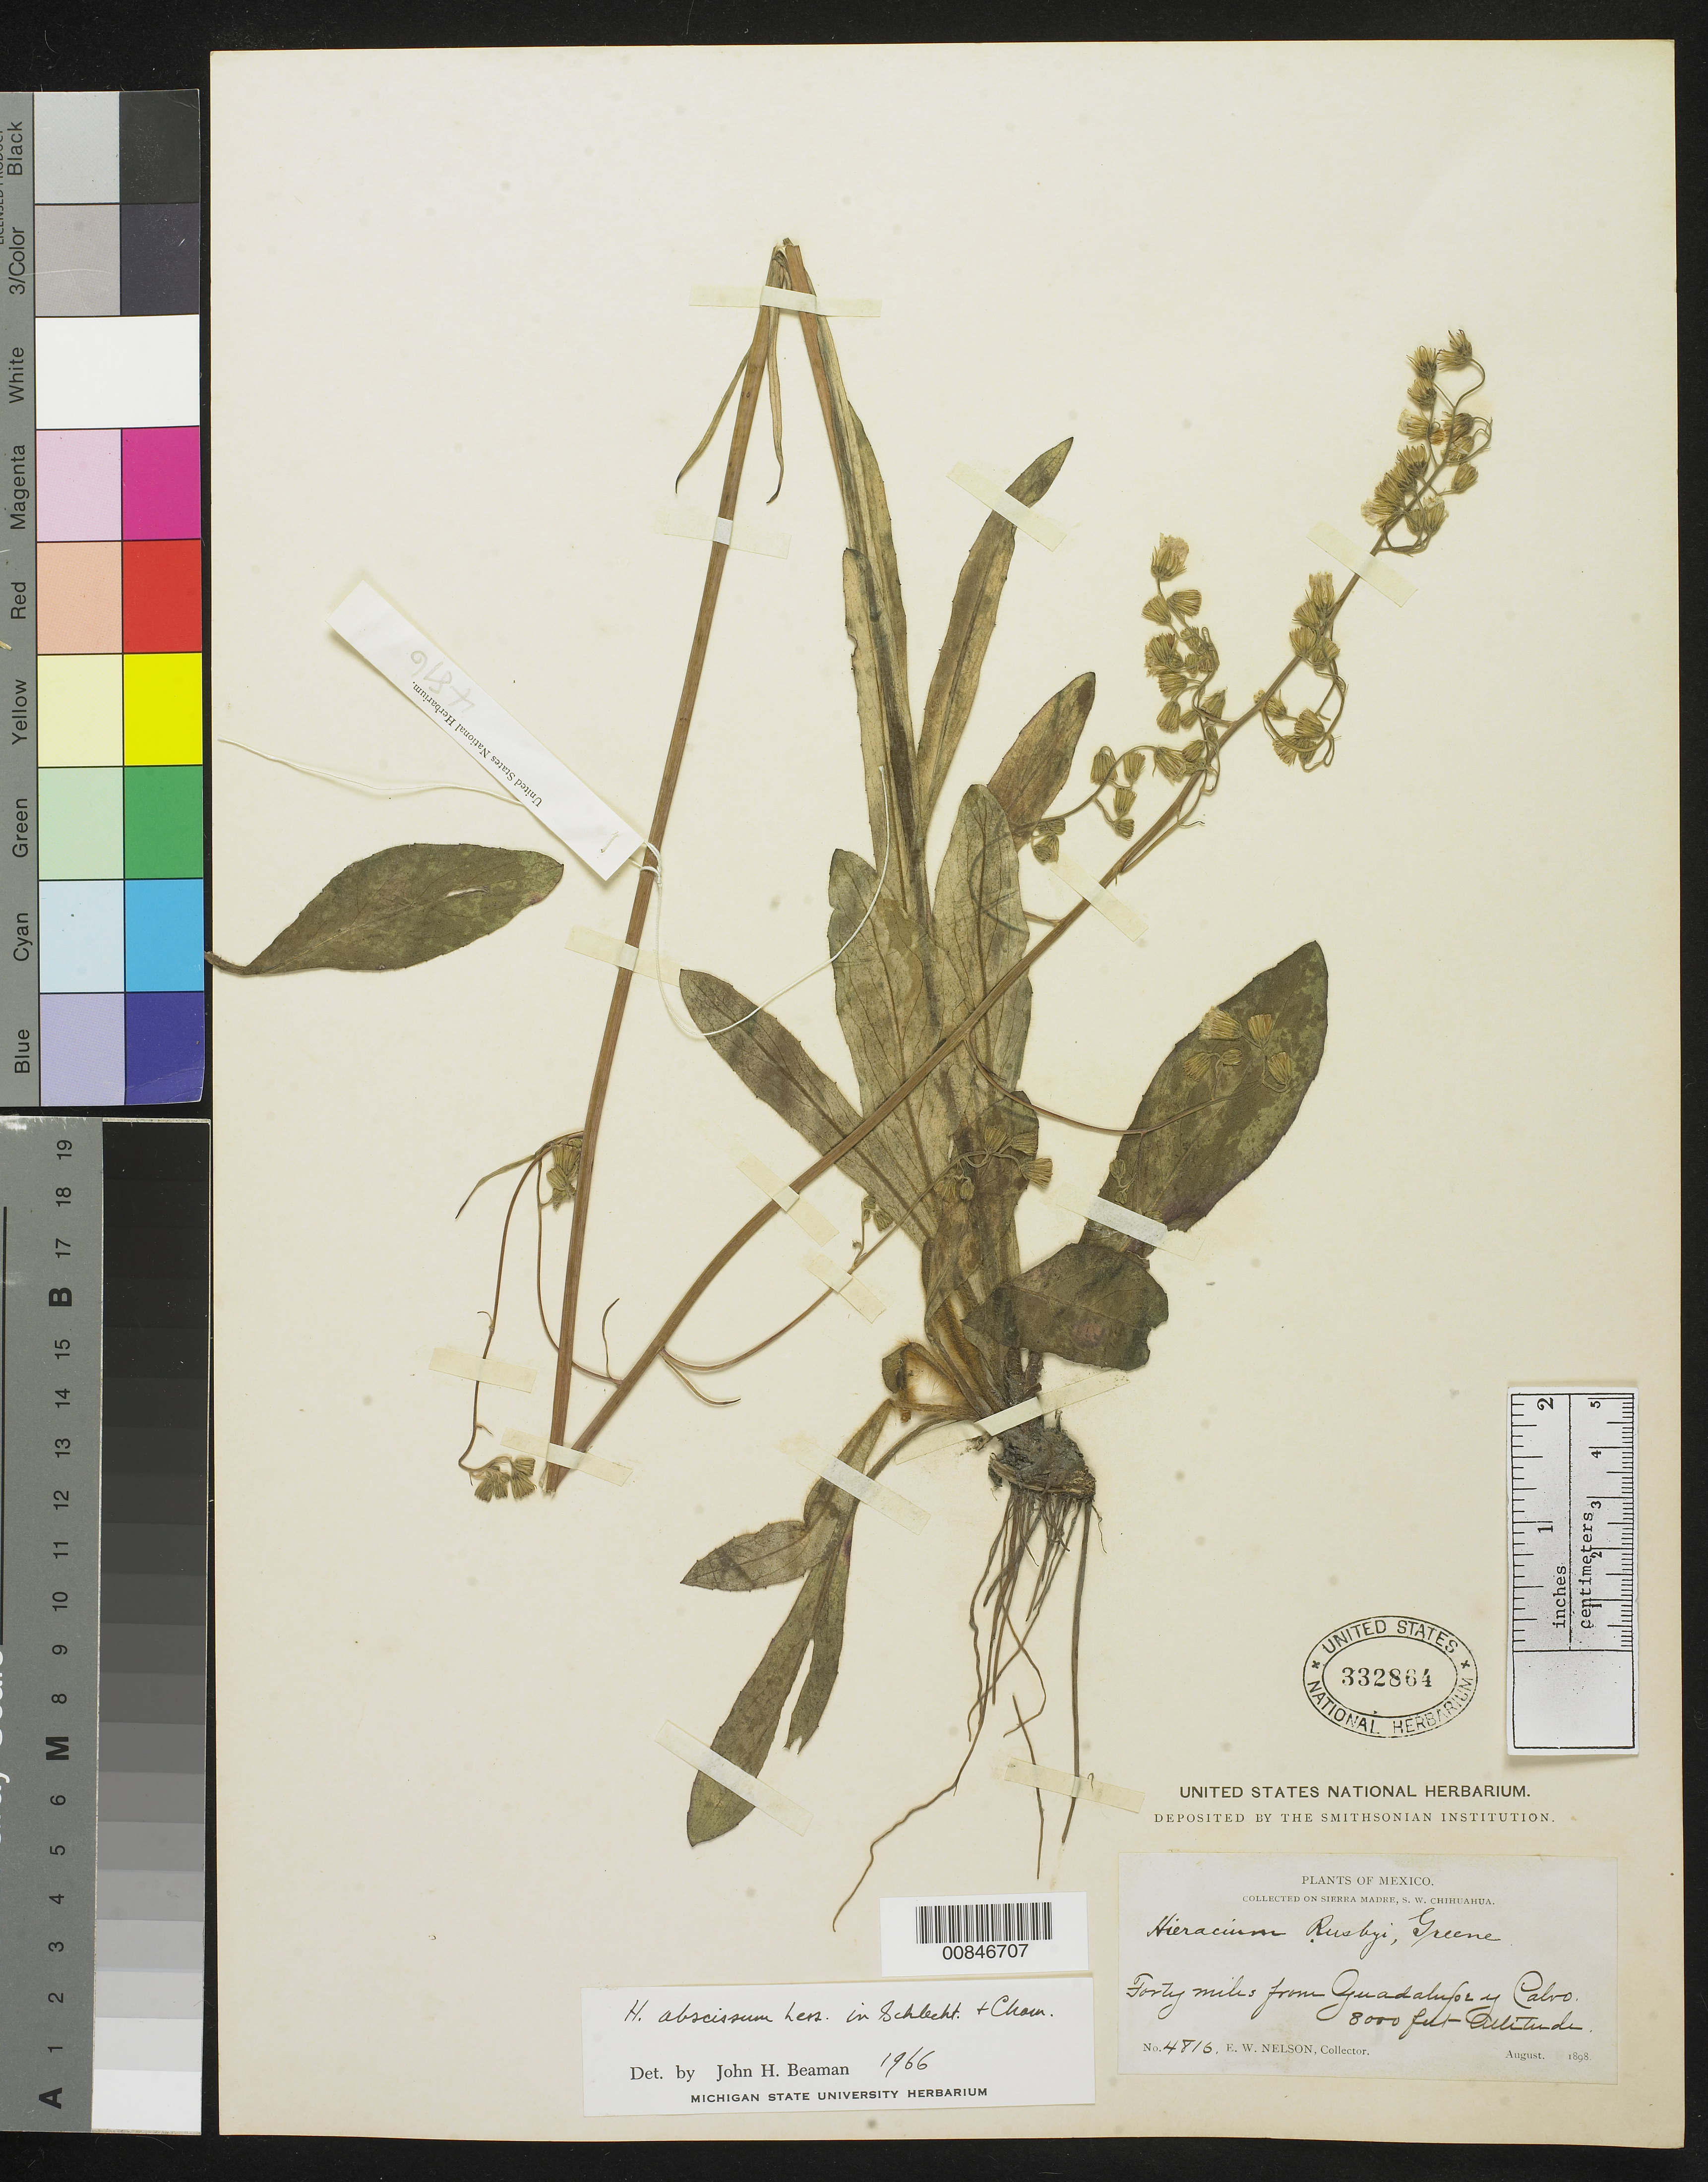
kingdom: Plantae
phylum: Tracheophyta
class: Magnoliopsida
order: Asterales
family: Asteraceae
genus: Hieracium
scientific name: Hieracium abscissum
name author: Less.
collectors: E. W. Nelson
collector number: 4816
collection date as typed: Aug 1898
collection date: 1898-08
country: Mexico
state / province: Chihuahua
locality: Forty miles from Guadalupe y Calvo. Sierra Madre, S.W. Chihuahua.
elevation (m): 2438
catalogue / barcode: US 332864